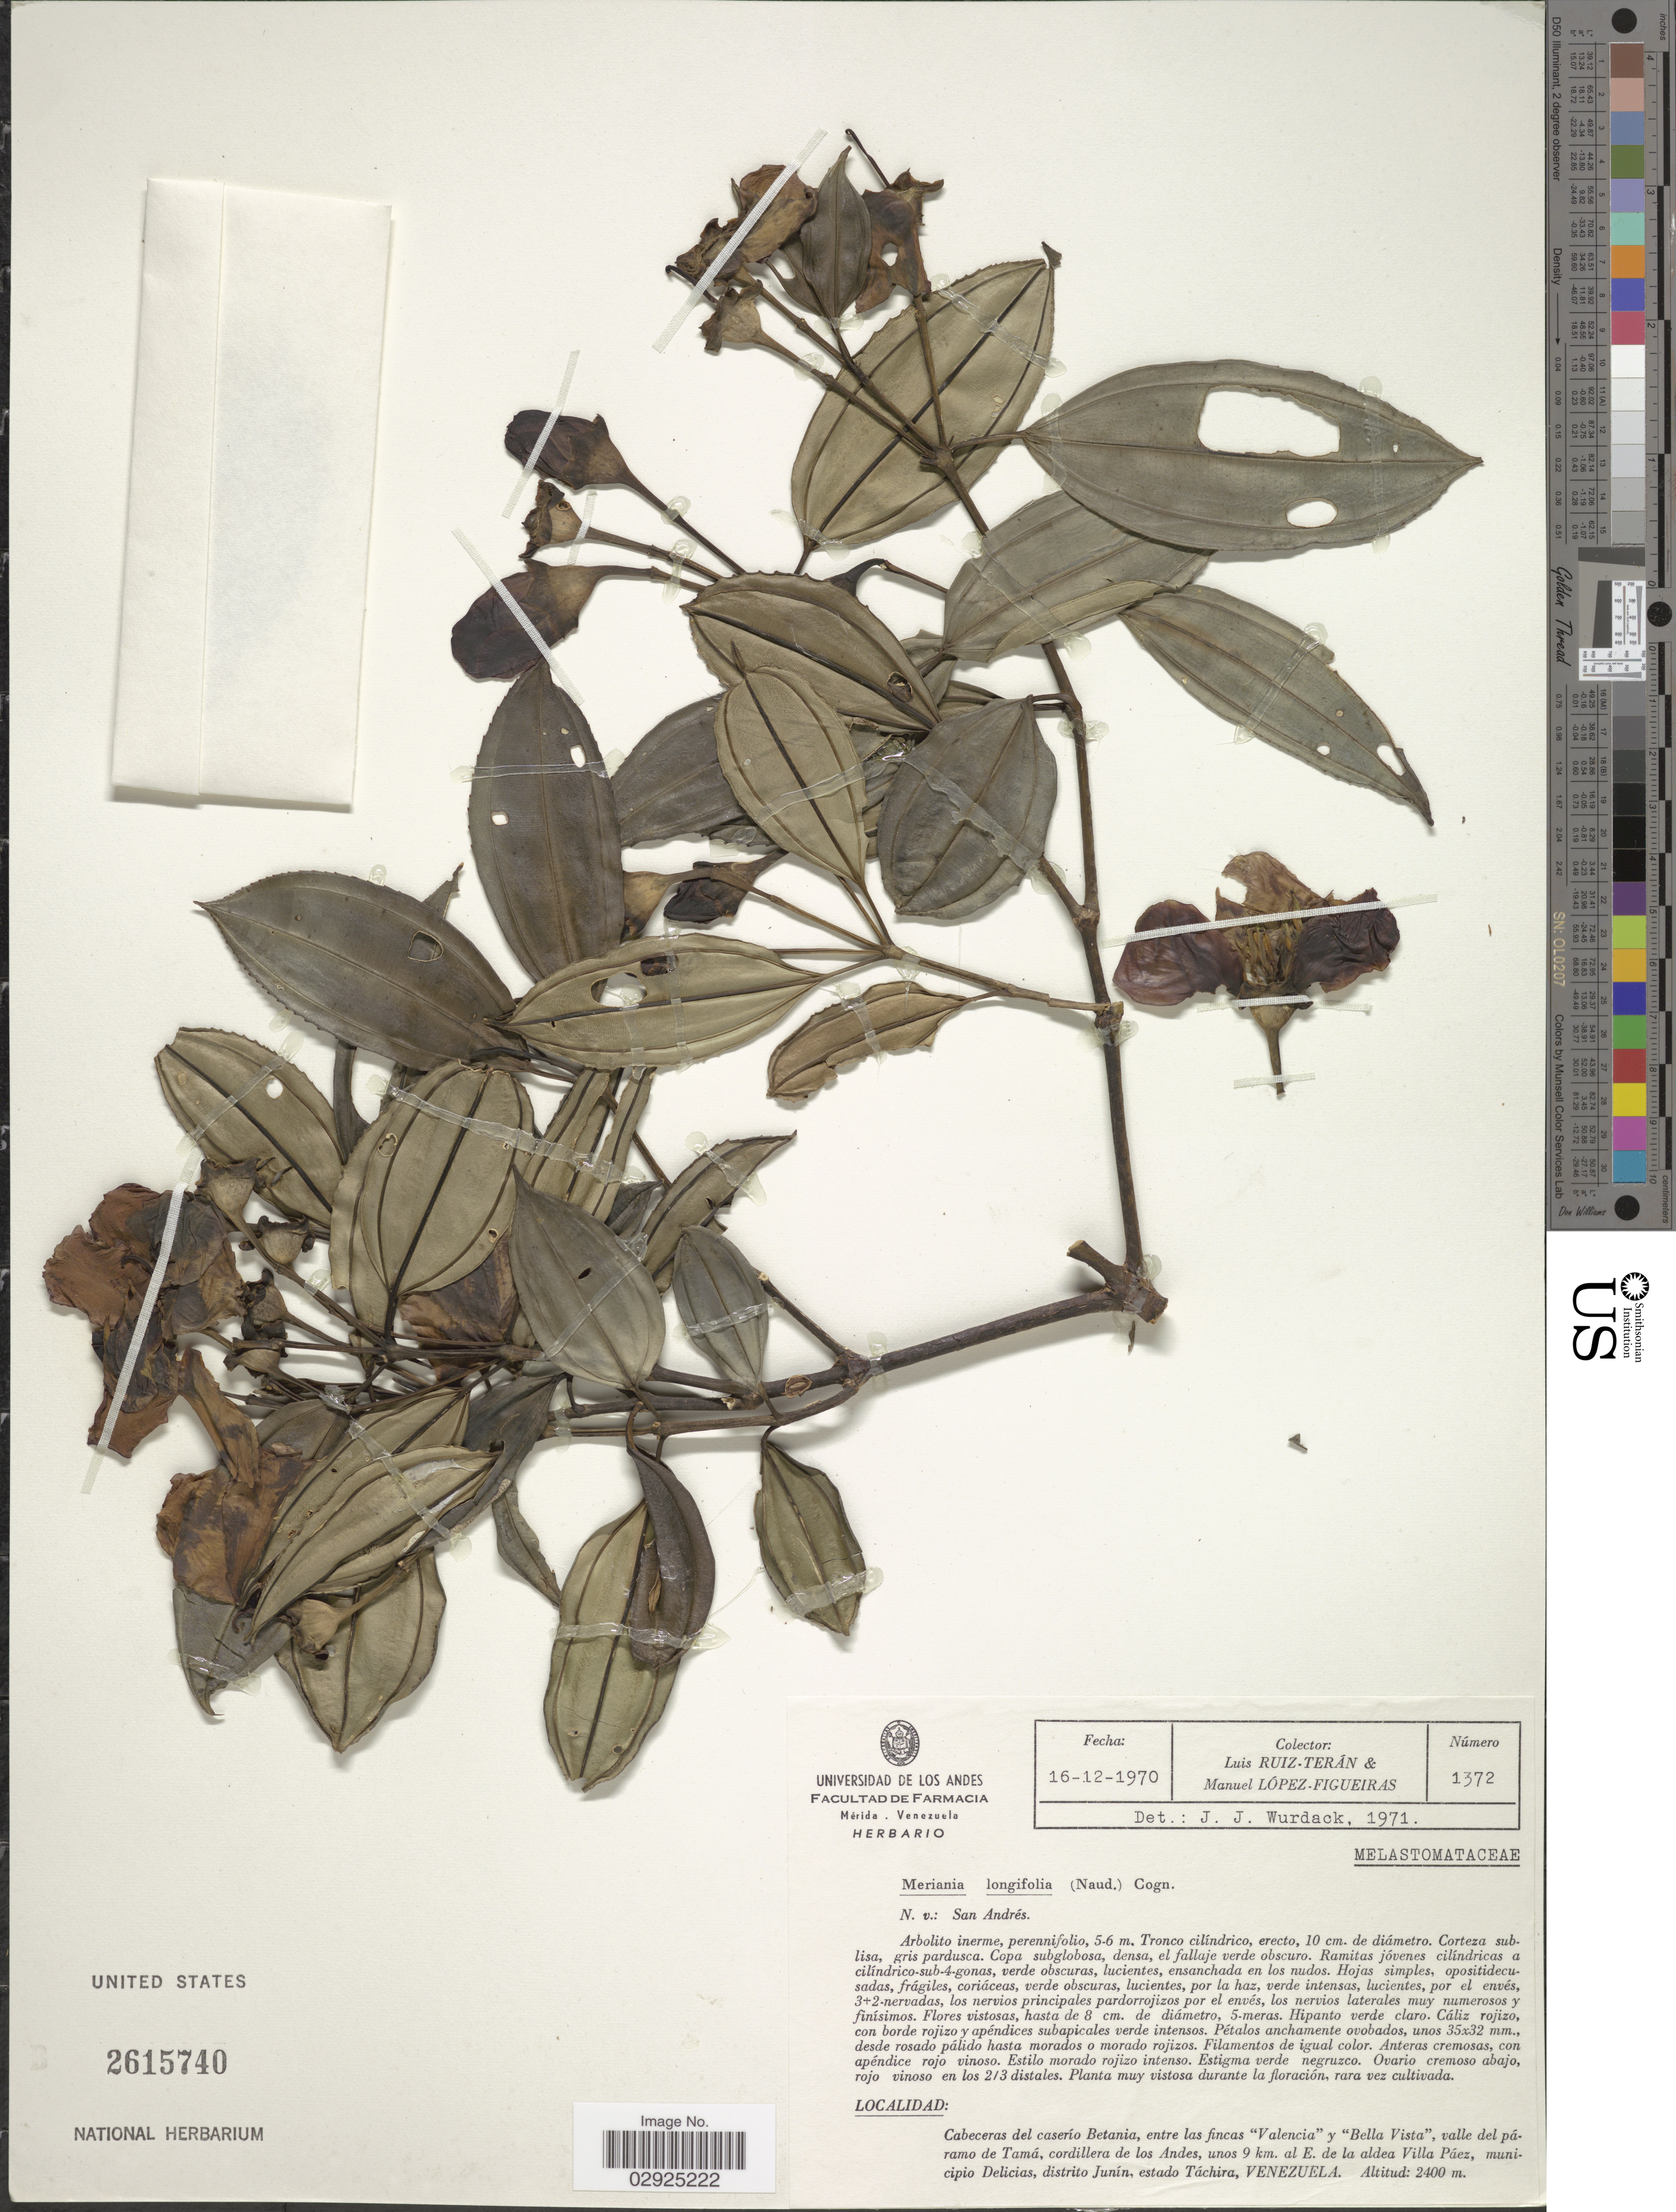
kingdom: Plantae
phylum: Tracheophyta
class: Magnoliopsida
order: Myrtales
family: Melastomataceae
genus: Meriania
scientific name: Meriania longifolia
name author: (Naudin) Cogn.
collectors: L. Teran & M. López Figueiras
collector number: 1372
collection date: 1970-12-16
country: Venezuela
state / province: Tachira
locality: Cabeceras del caserío Betania, entre las fincas "Valencia" y "Bella Vista", valle dl páramo de Tamá, cordillera de los Andes, unos 9 km. al E. de la aldea Villa Páez, municipio Delicias, distrito Junín.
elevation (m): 2400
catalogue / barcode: US 2615740